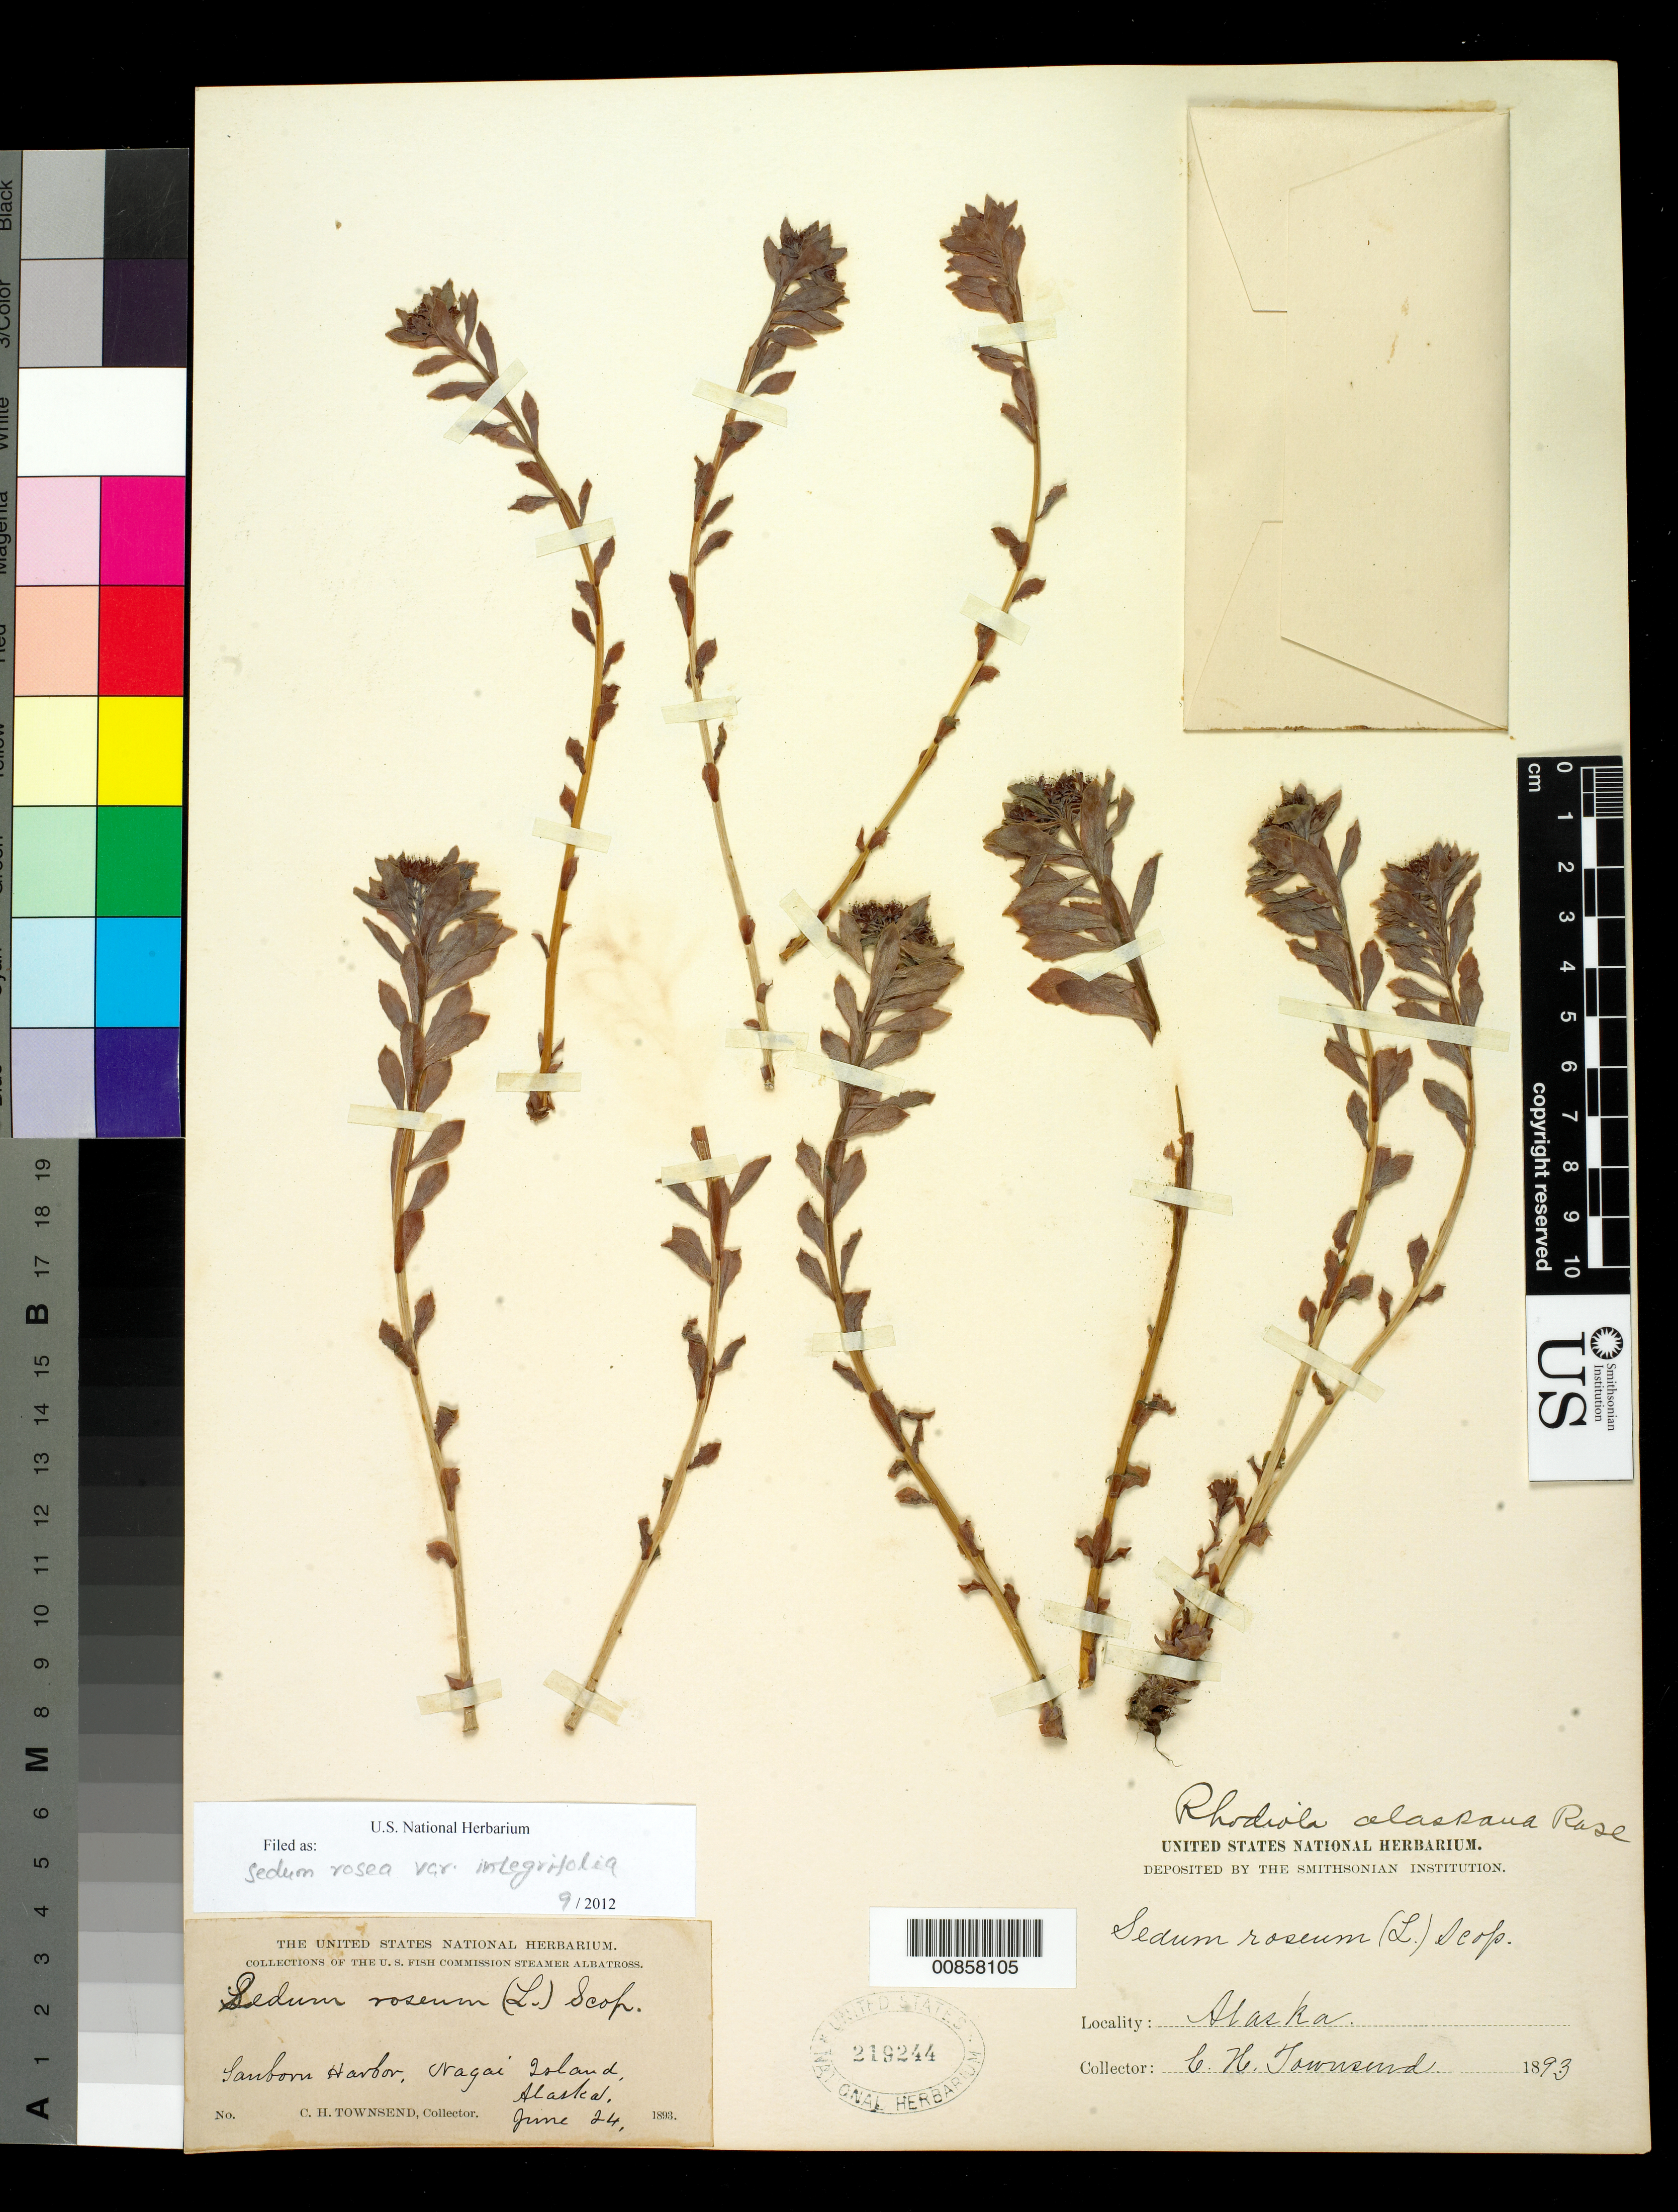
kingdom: Plantae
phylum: Tracheophyta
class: Magnoliopsida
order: Saxifragales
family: Crassulaceae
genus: Rhodiola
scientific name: Rhodiola integrifolia subsp. integrifolia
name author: Raf.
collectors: C. H. Townsend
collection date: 1893-06-24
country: United States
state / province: Alaska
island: Nagai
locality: Sanborn Harbor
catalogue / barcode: US 219244